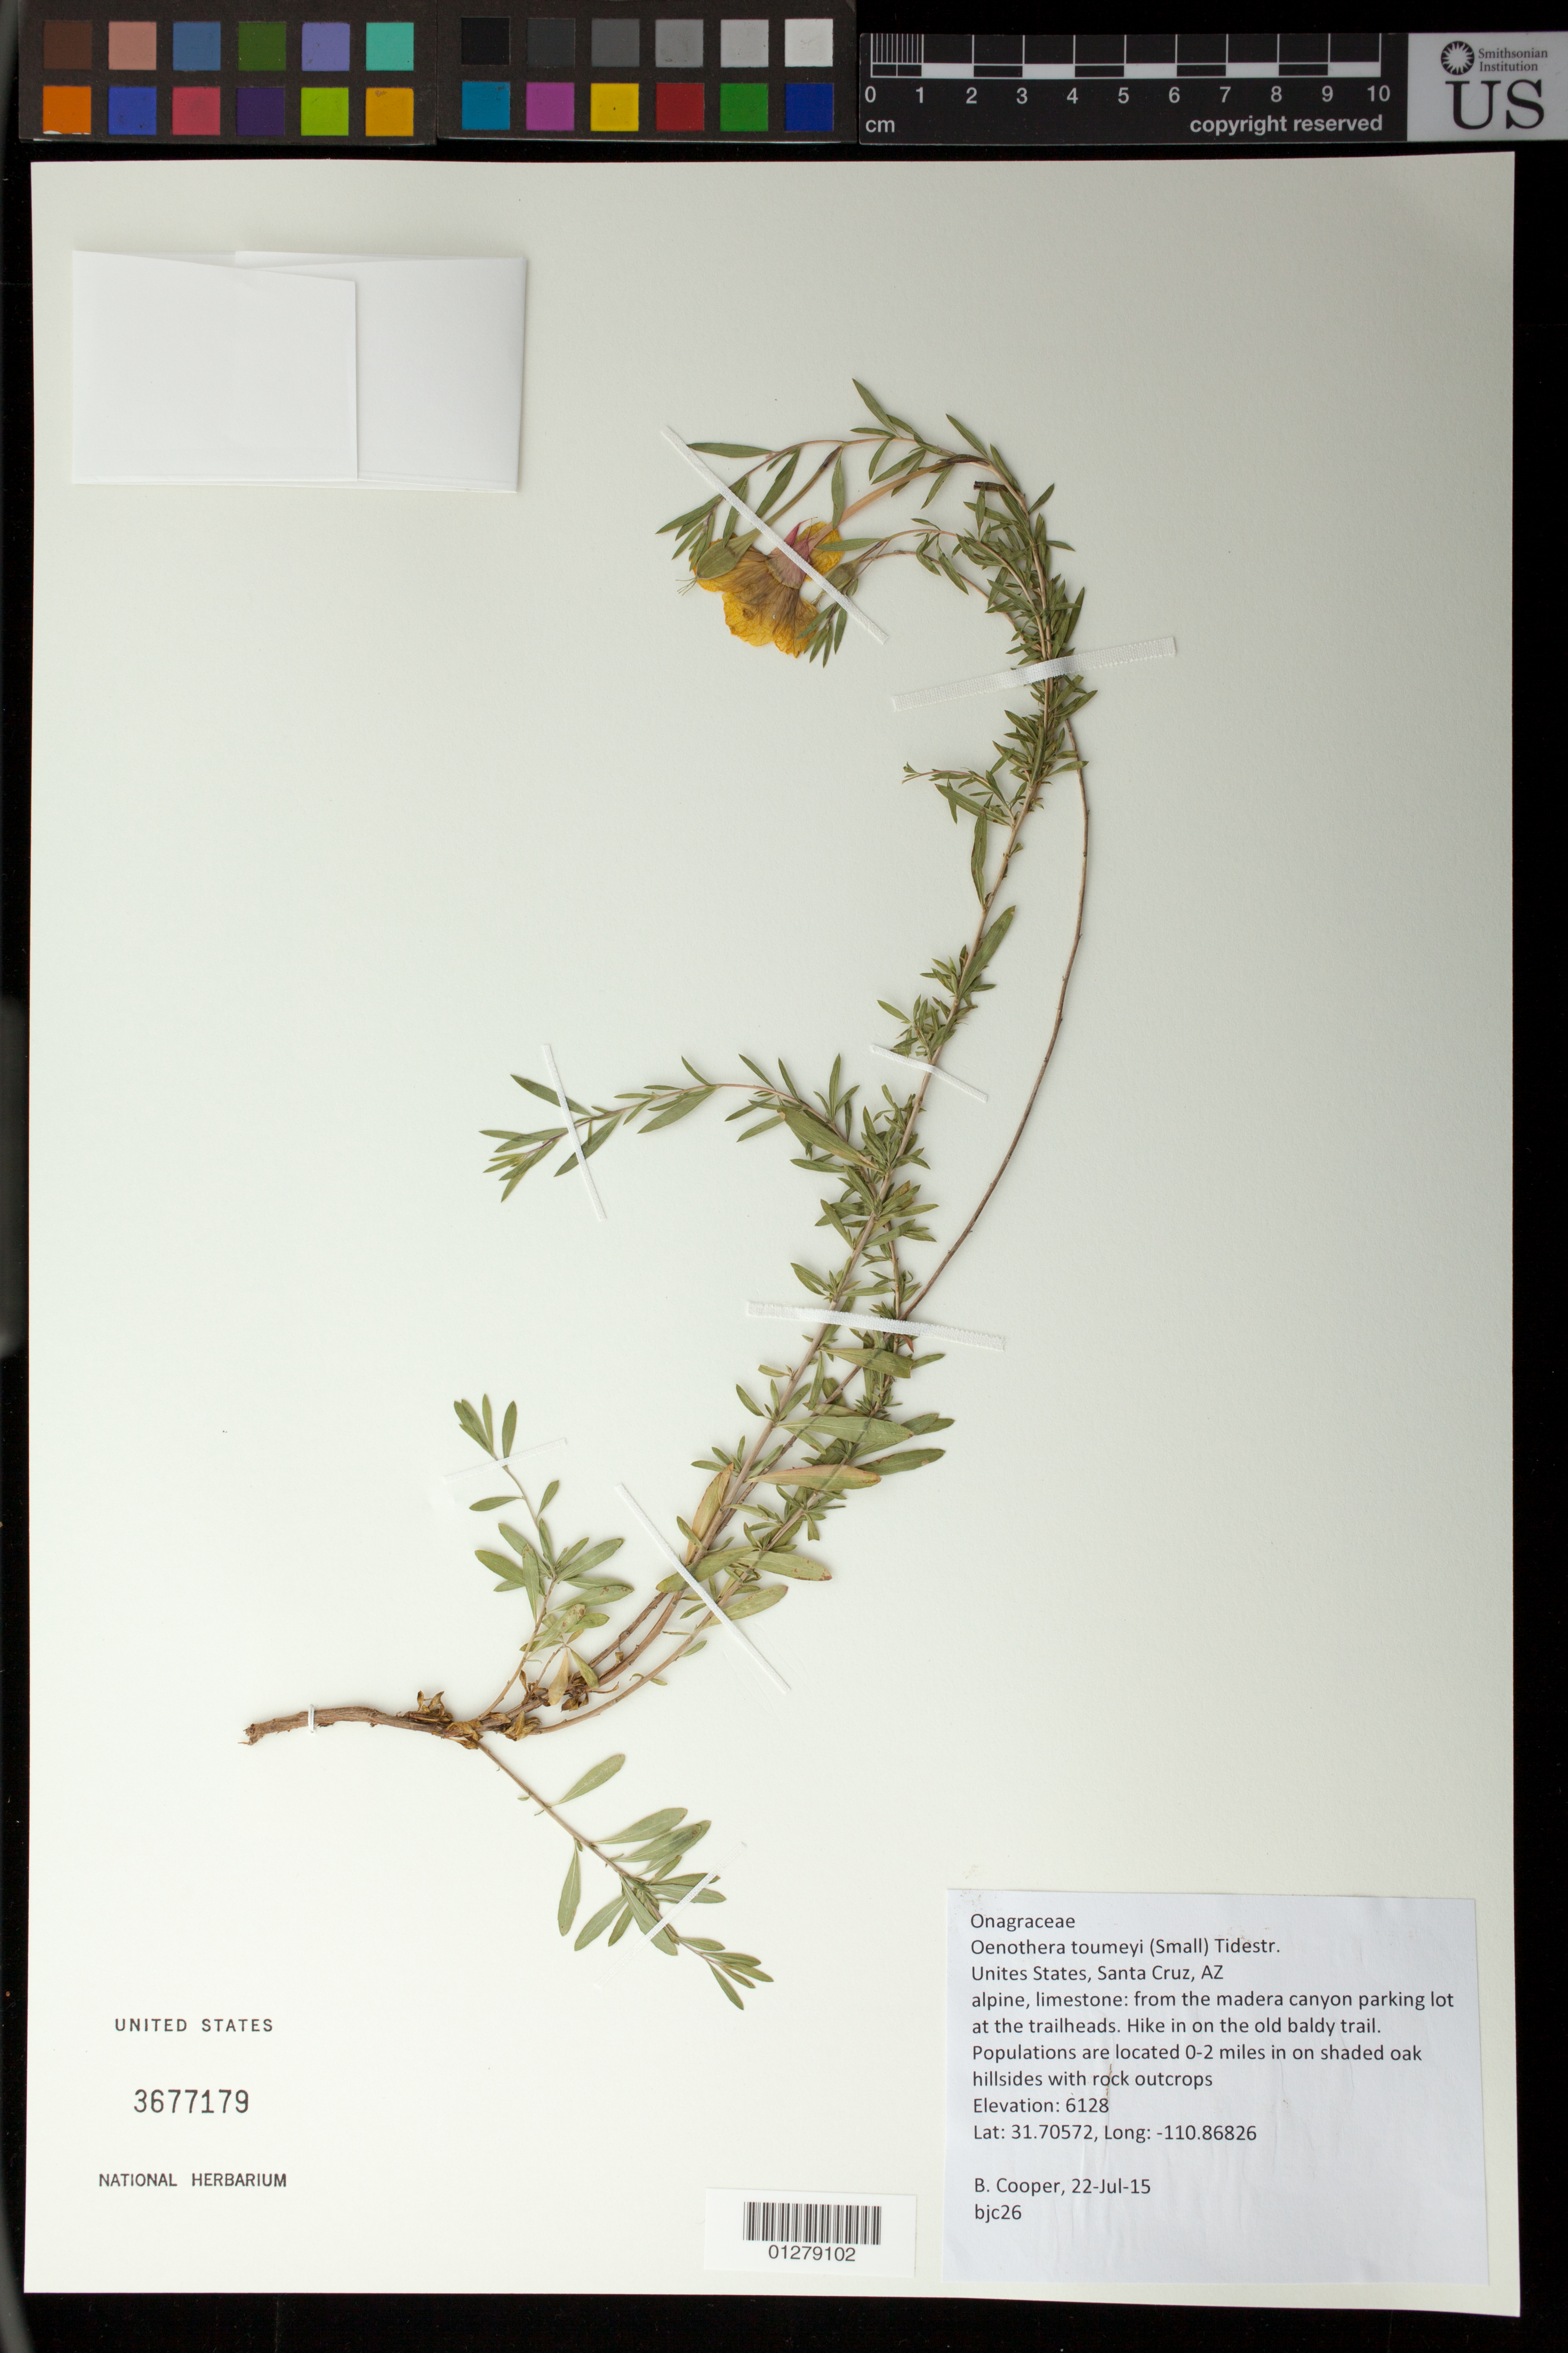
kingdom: Plantae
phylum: Tracheophyta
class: Magnoliopsida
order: Myrtales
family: Onagraceae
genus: Oenothera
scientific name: Oenothera toumeyi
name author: (Small) Tidestr.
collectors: B. J. Cooper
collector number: BJC 26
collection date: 2015-07-22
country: United States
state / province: Arizona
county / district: Santa Cruz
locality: From the Madera Canyon parking lot at the trailheads. Along old baldy trail, 0-2 miles in on shaded oak hillsides with rock outcrops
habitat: Alpine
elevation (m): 6128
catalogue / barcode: US 3677179